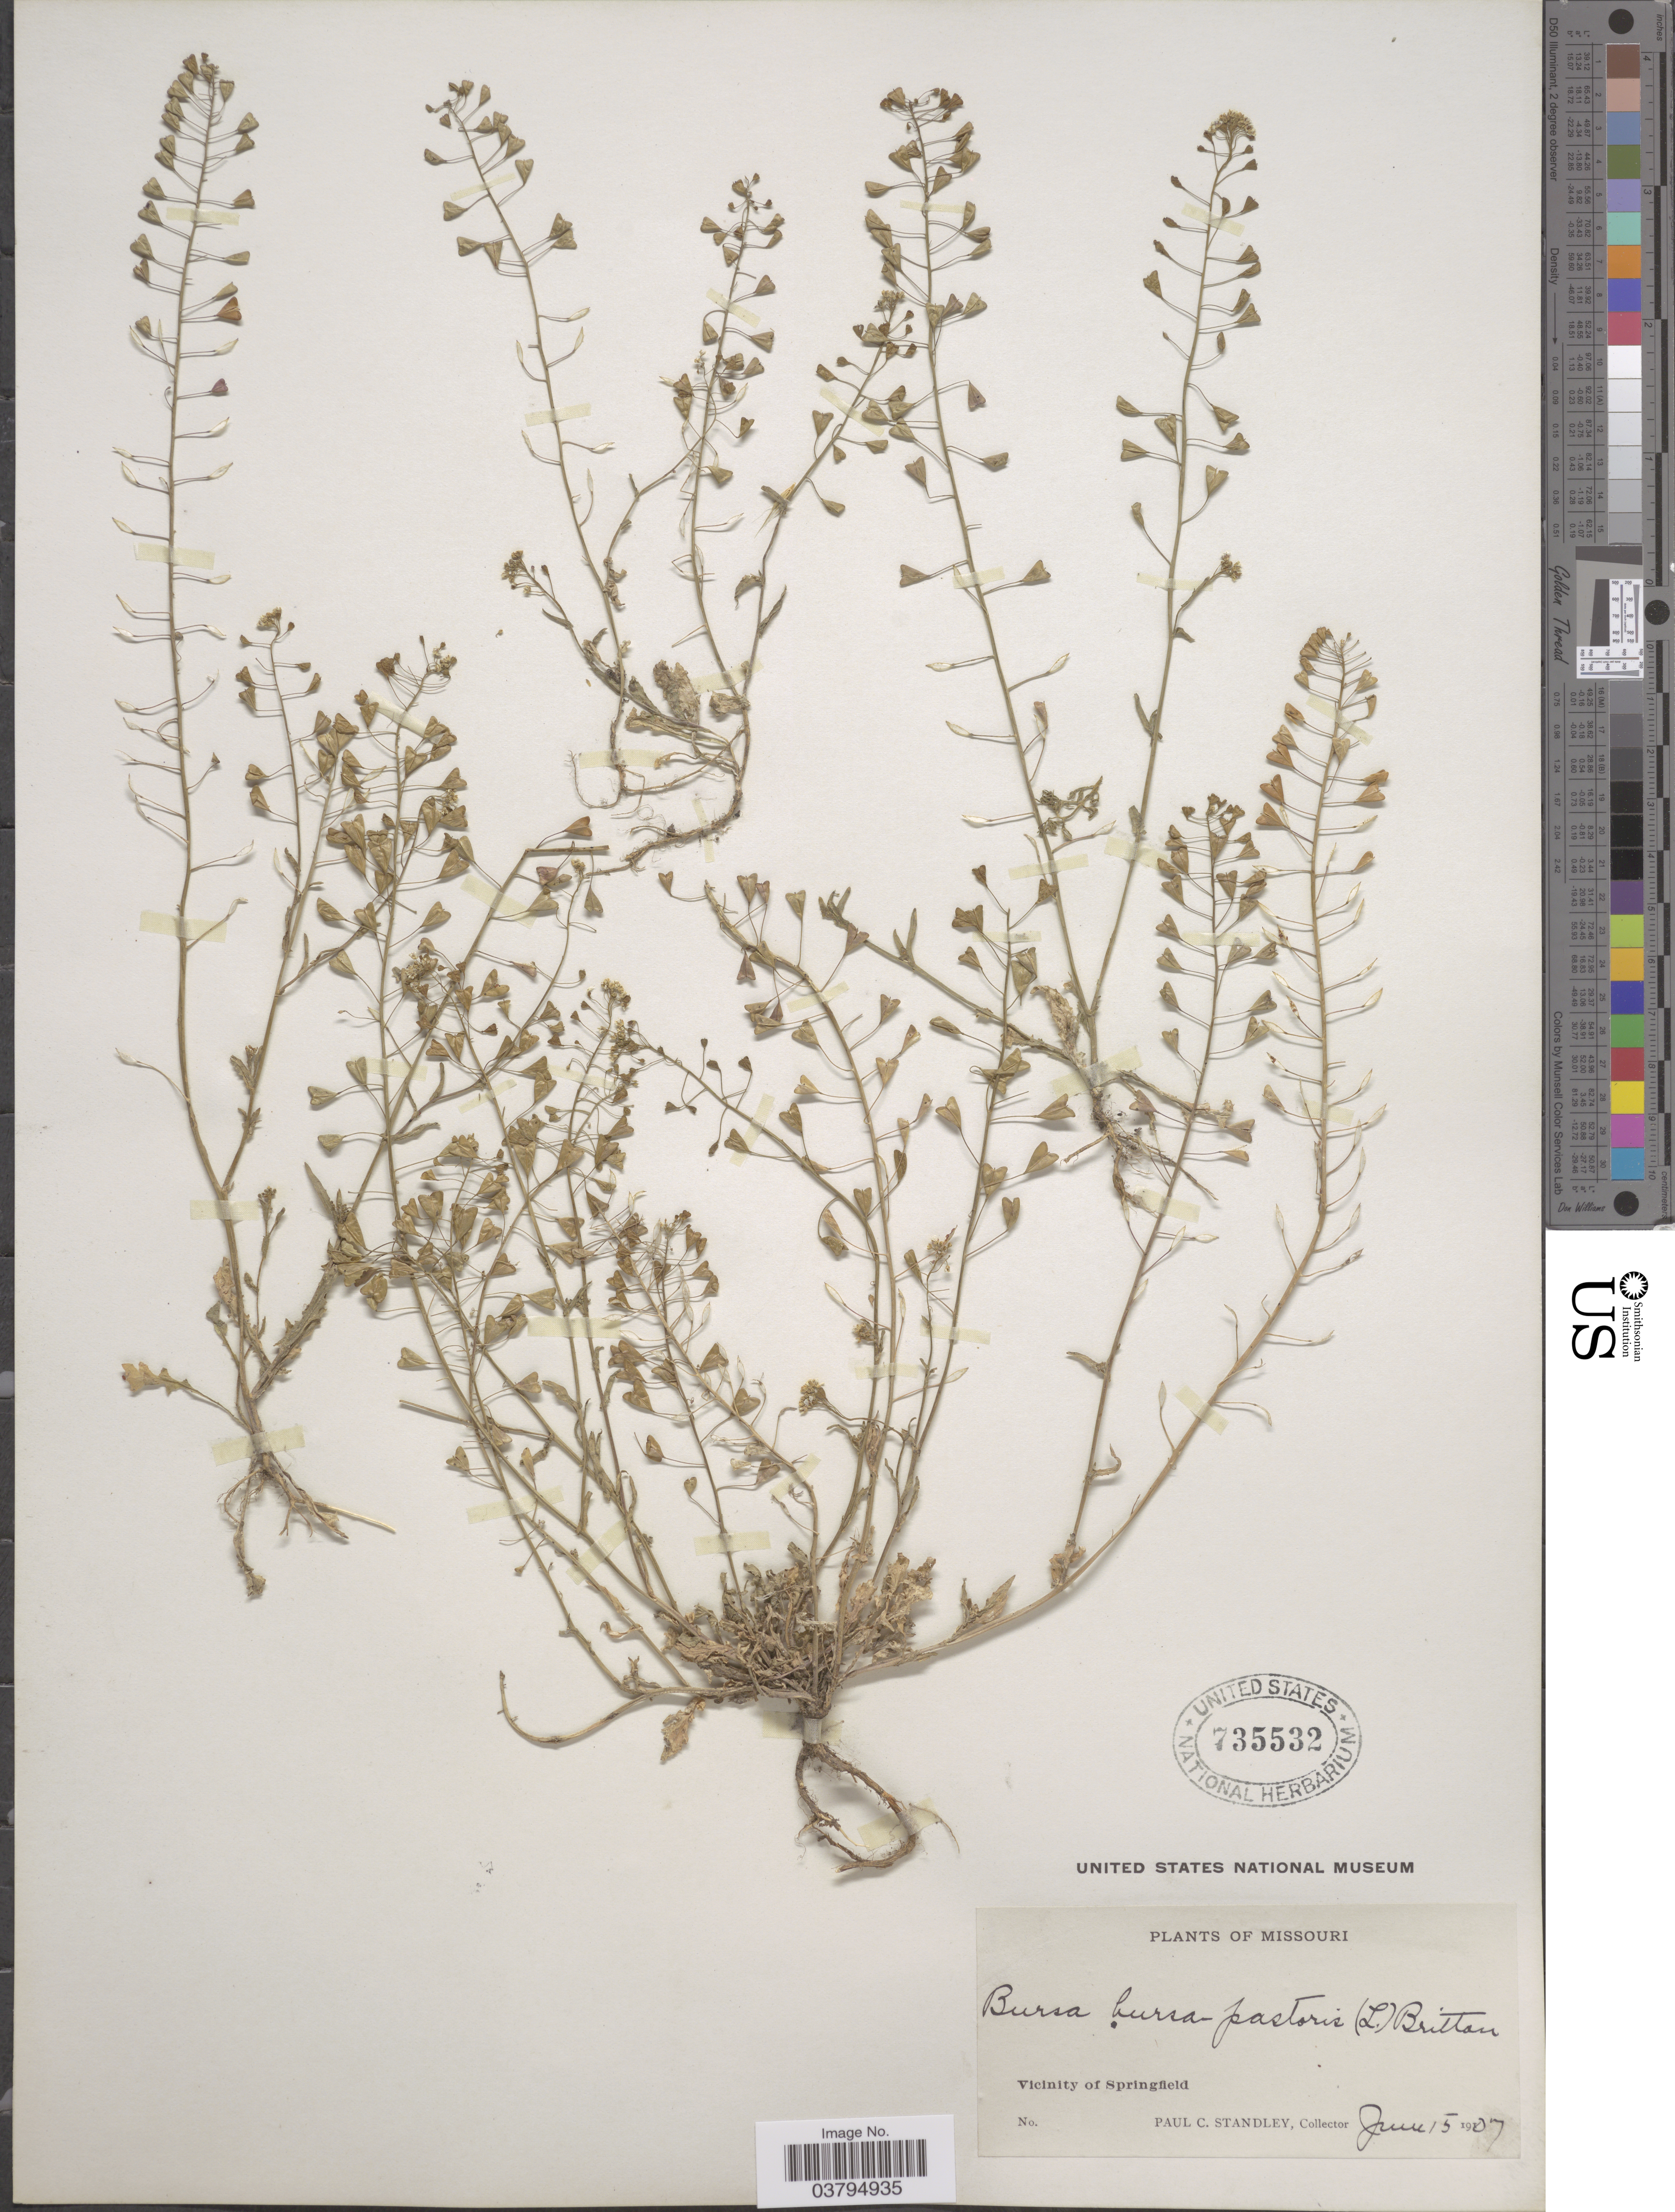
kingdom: Plantae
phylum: Tracheophyta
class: Magnoliopsida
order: Brassicales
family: Brassicaceae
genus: Capsella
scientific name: Capsella bursa-pastoris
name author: (L.) Medik.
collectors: P. C. Standley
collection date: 1907-06-15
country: United States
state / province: Missouri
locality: Vicinity of Springfield.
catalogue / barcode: US 735532